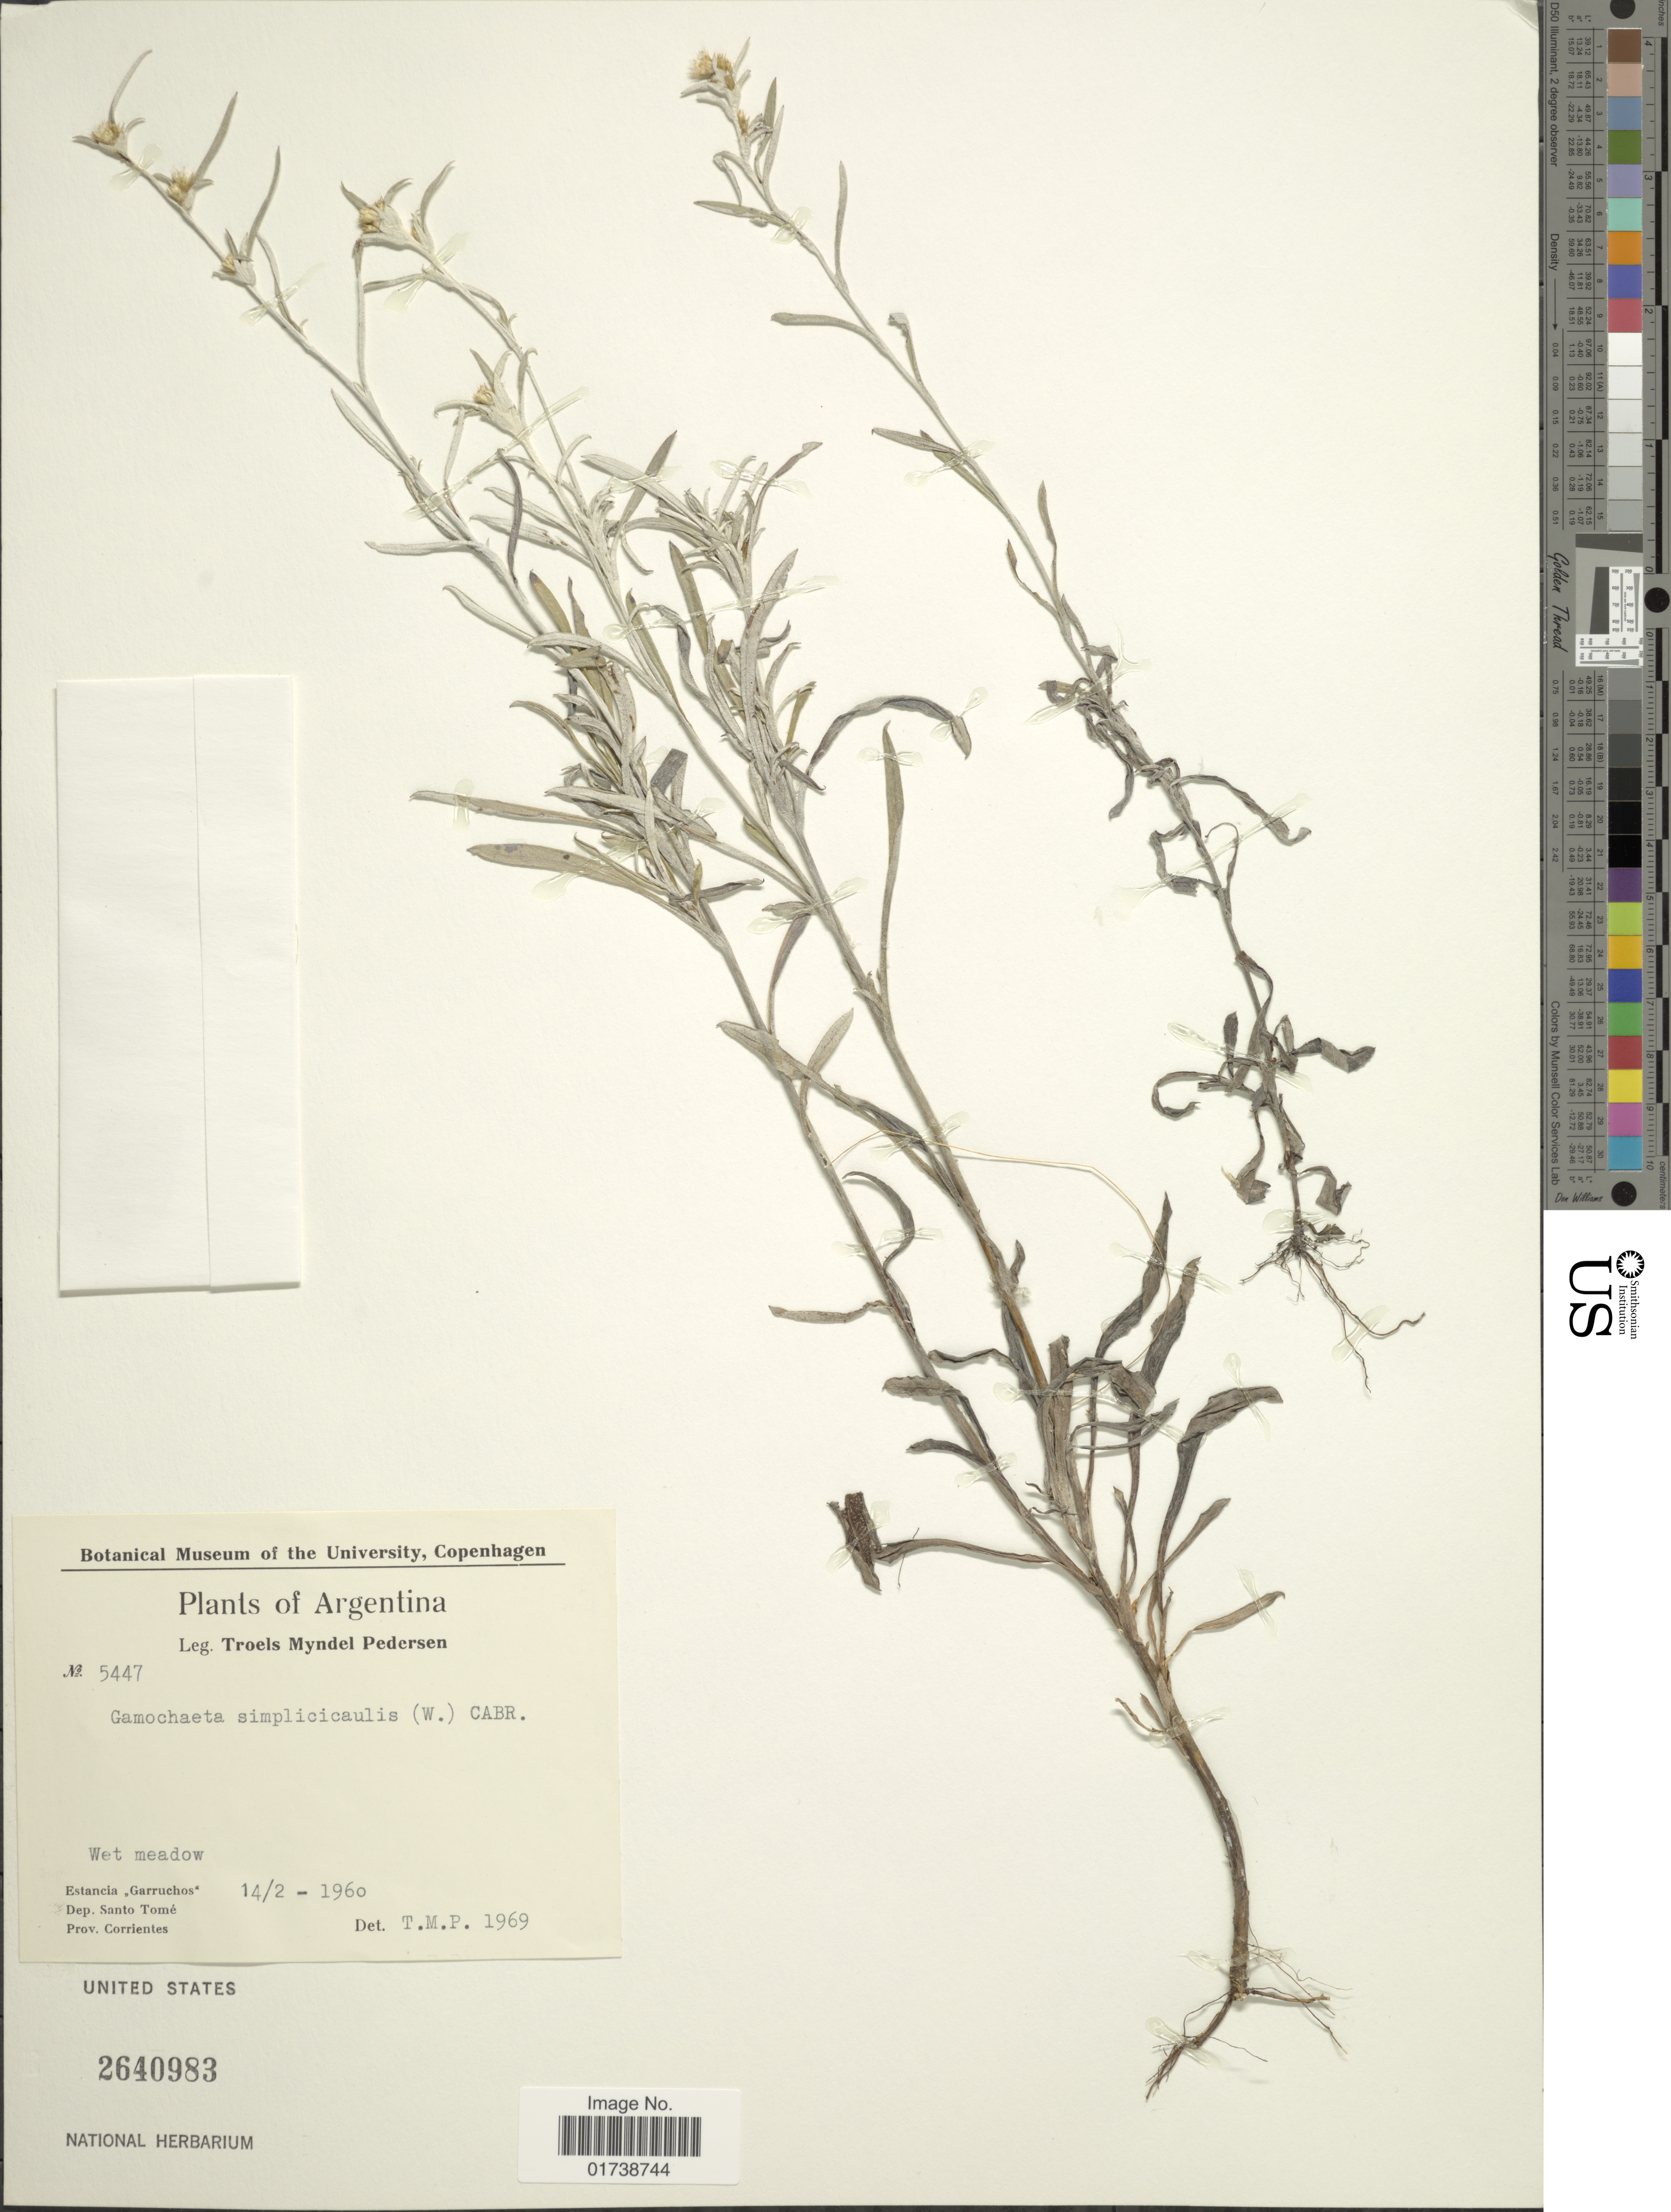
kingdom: Plantae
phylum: Tracheophyta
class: Magnoliopsida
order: Asterales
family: Asteraceae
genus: Gamochaeta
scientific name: Gamochaeta simplicicaulis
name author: (Willd. ex Spreng.) Cabrera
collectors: T. Pederson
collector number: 5447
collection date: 1960-02-14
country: Argentina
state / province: Corrientes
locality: Estancia ,,Garruchos' Dep. Santo Tome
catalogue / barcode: US 2640983